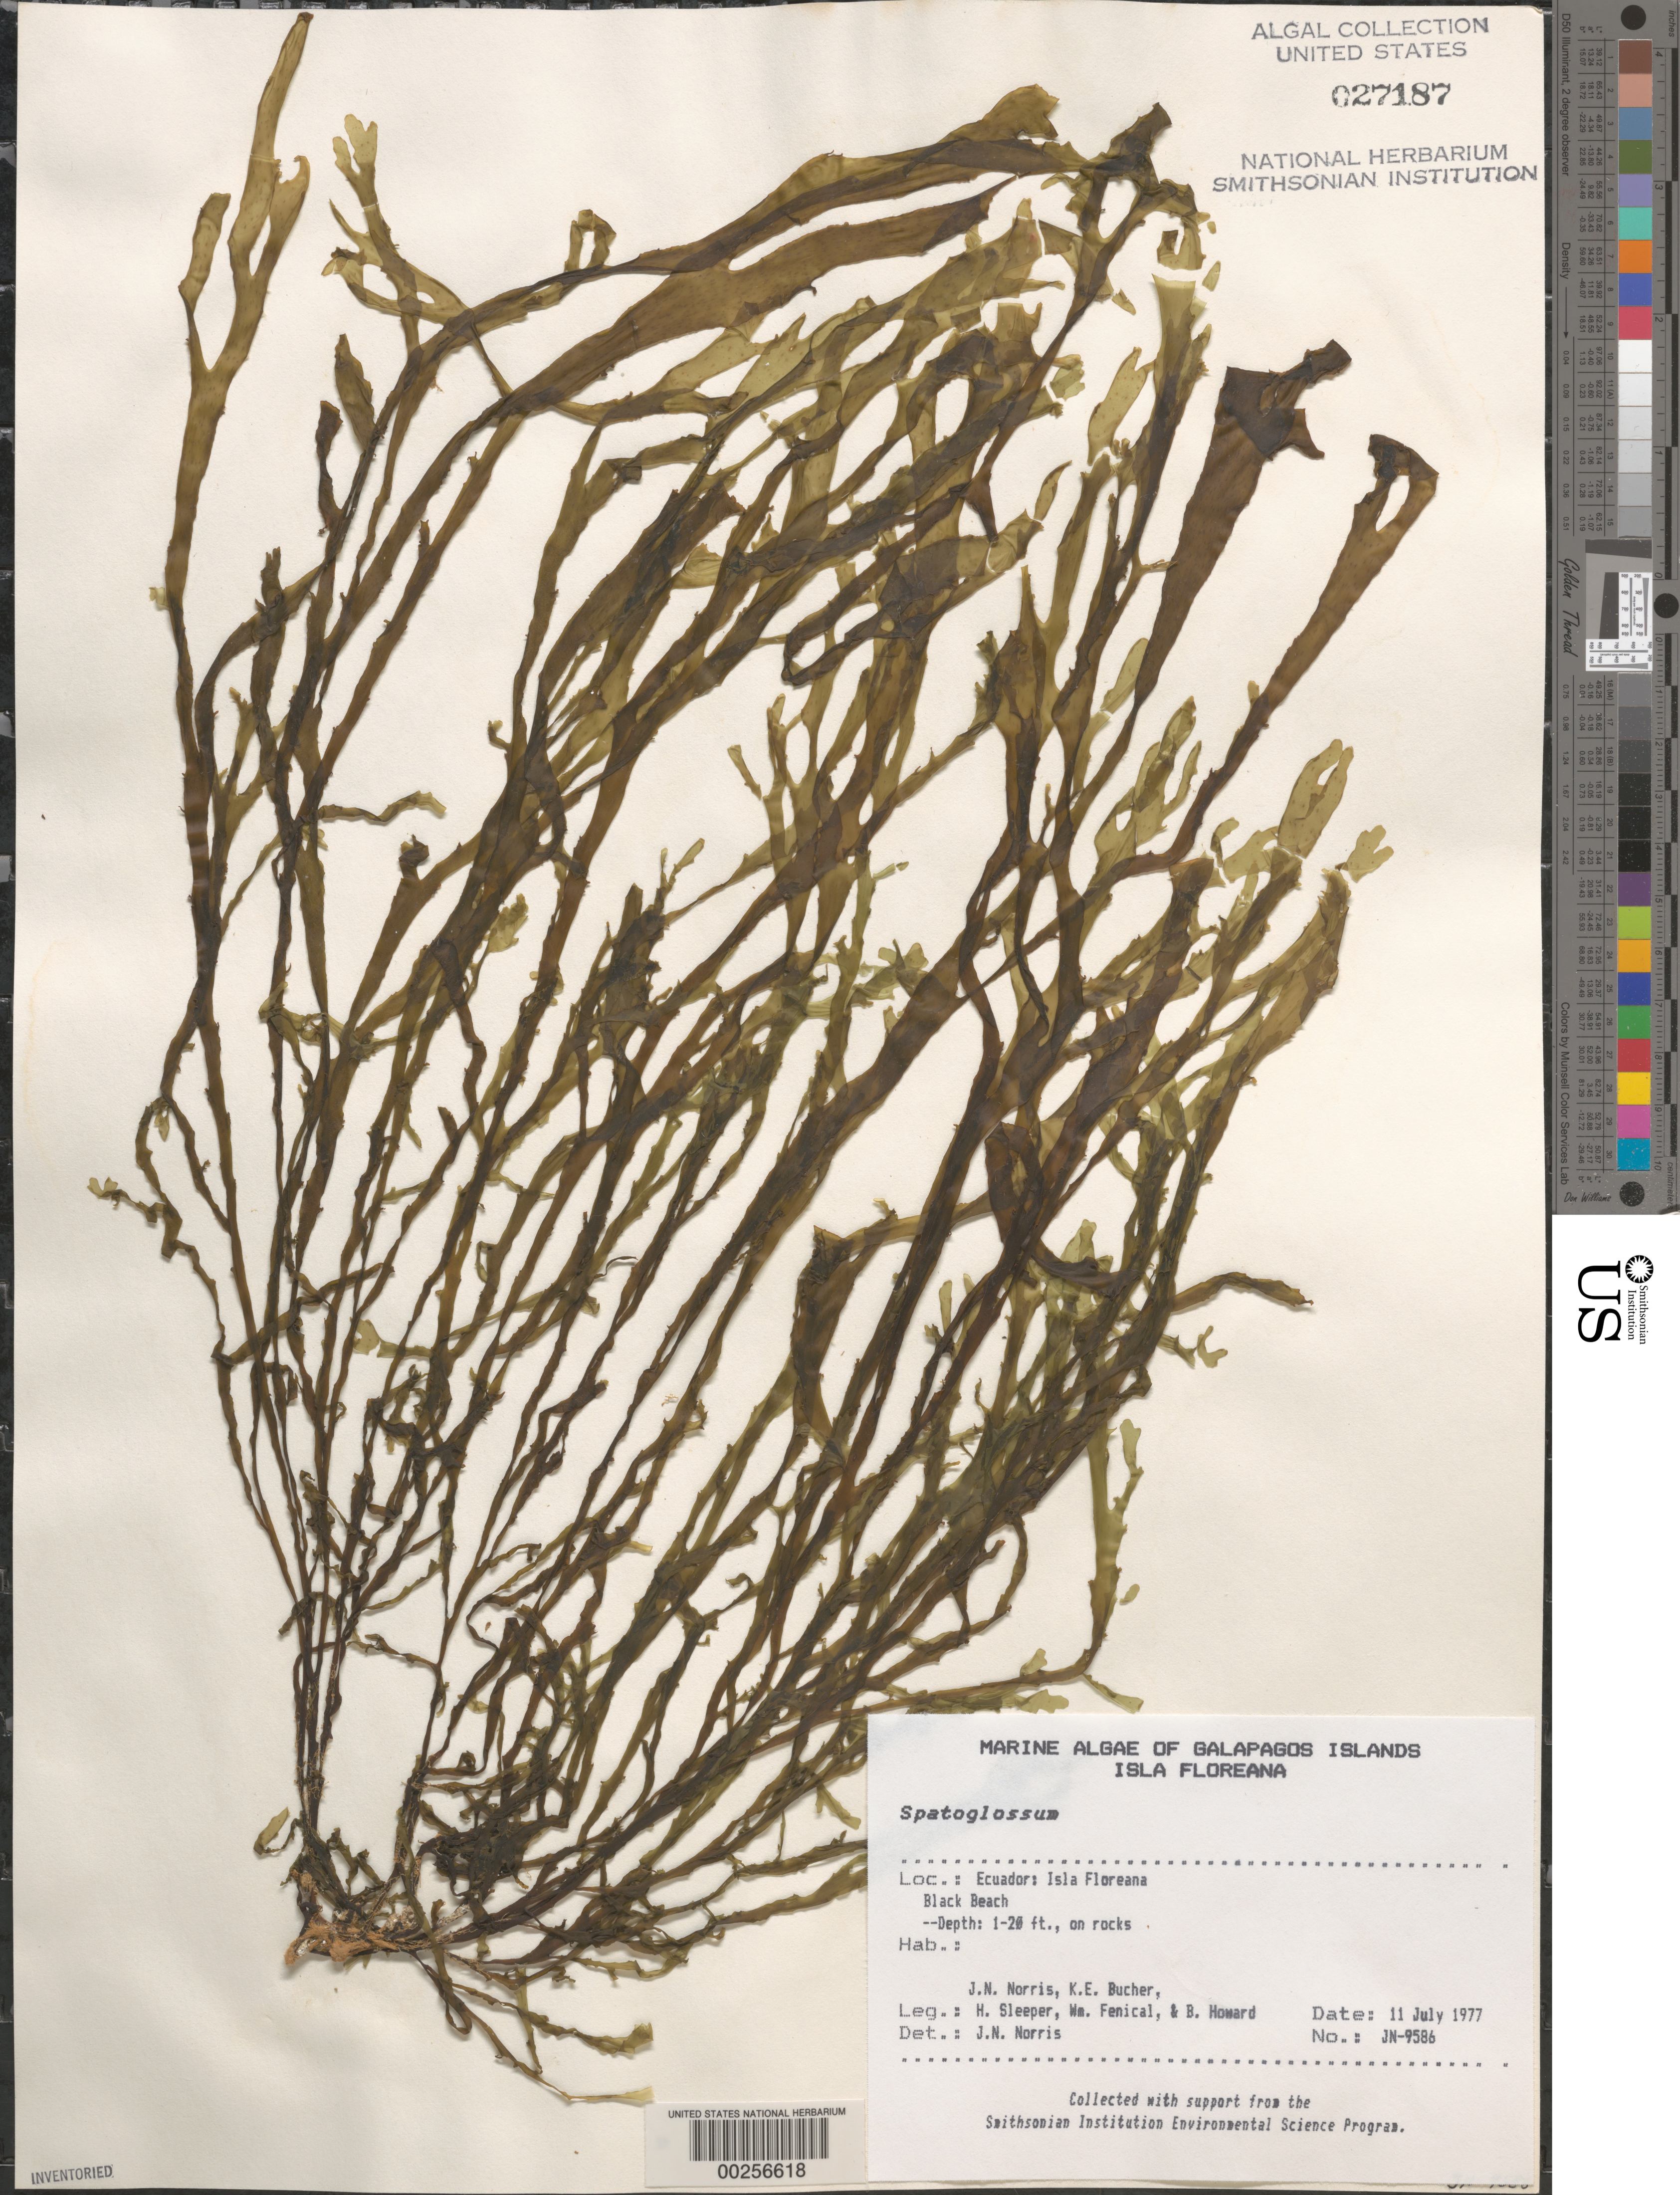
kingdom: Chromista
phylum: Ochrophyta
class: Phaeophyceae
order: Dictyotales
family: Dictyotaceae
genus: Spatoglossum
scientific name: Spatoglossum sp.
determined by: Norris, James N.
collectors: J. N. Norris, K. E. Bucher, H. Sleeper, W. Fenical & B. Howard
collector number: JN-9586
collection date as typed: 11 Jul 1977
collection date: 1977-07-11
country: Ecuador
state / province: Colón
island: Floreana [Charles, Santa Maria]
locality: Black Beach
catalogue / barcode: US 27187